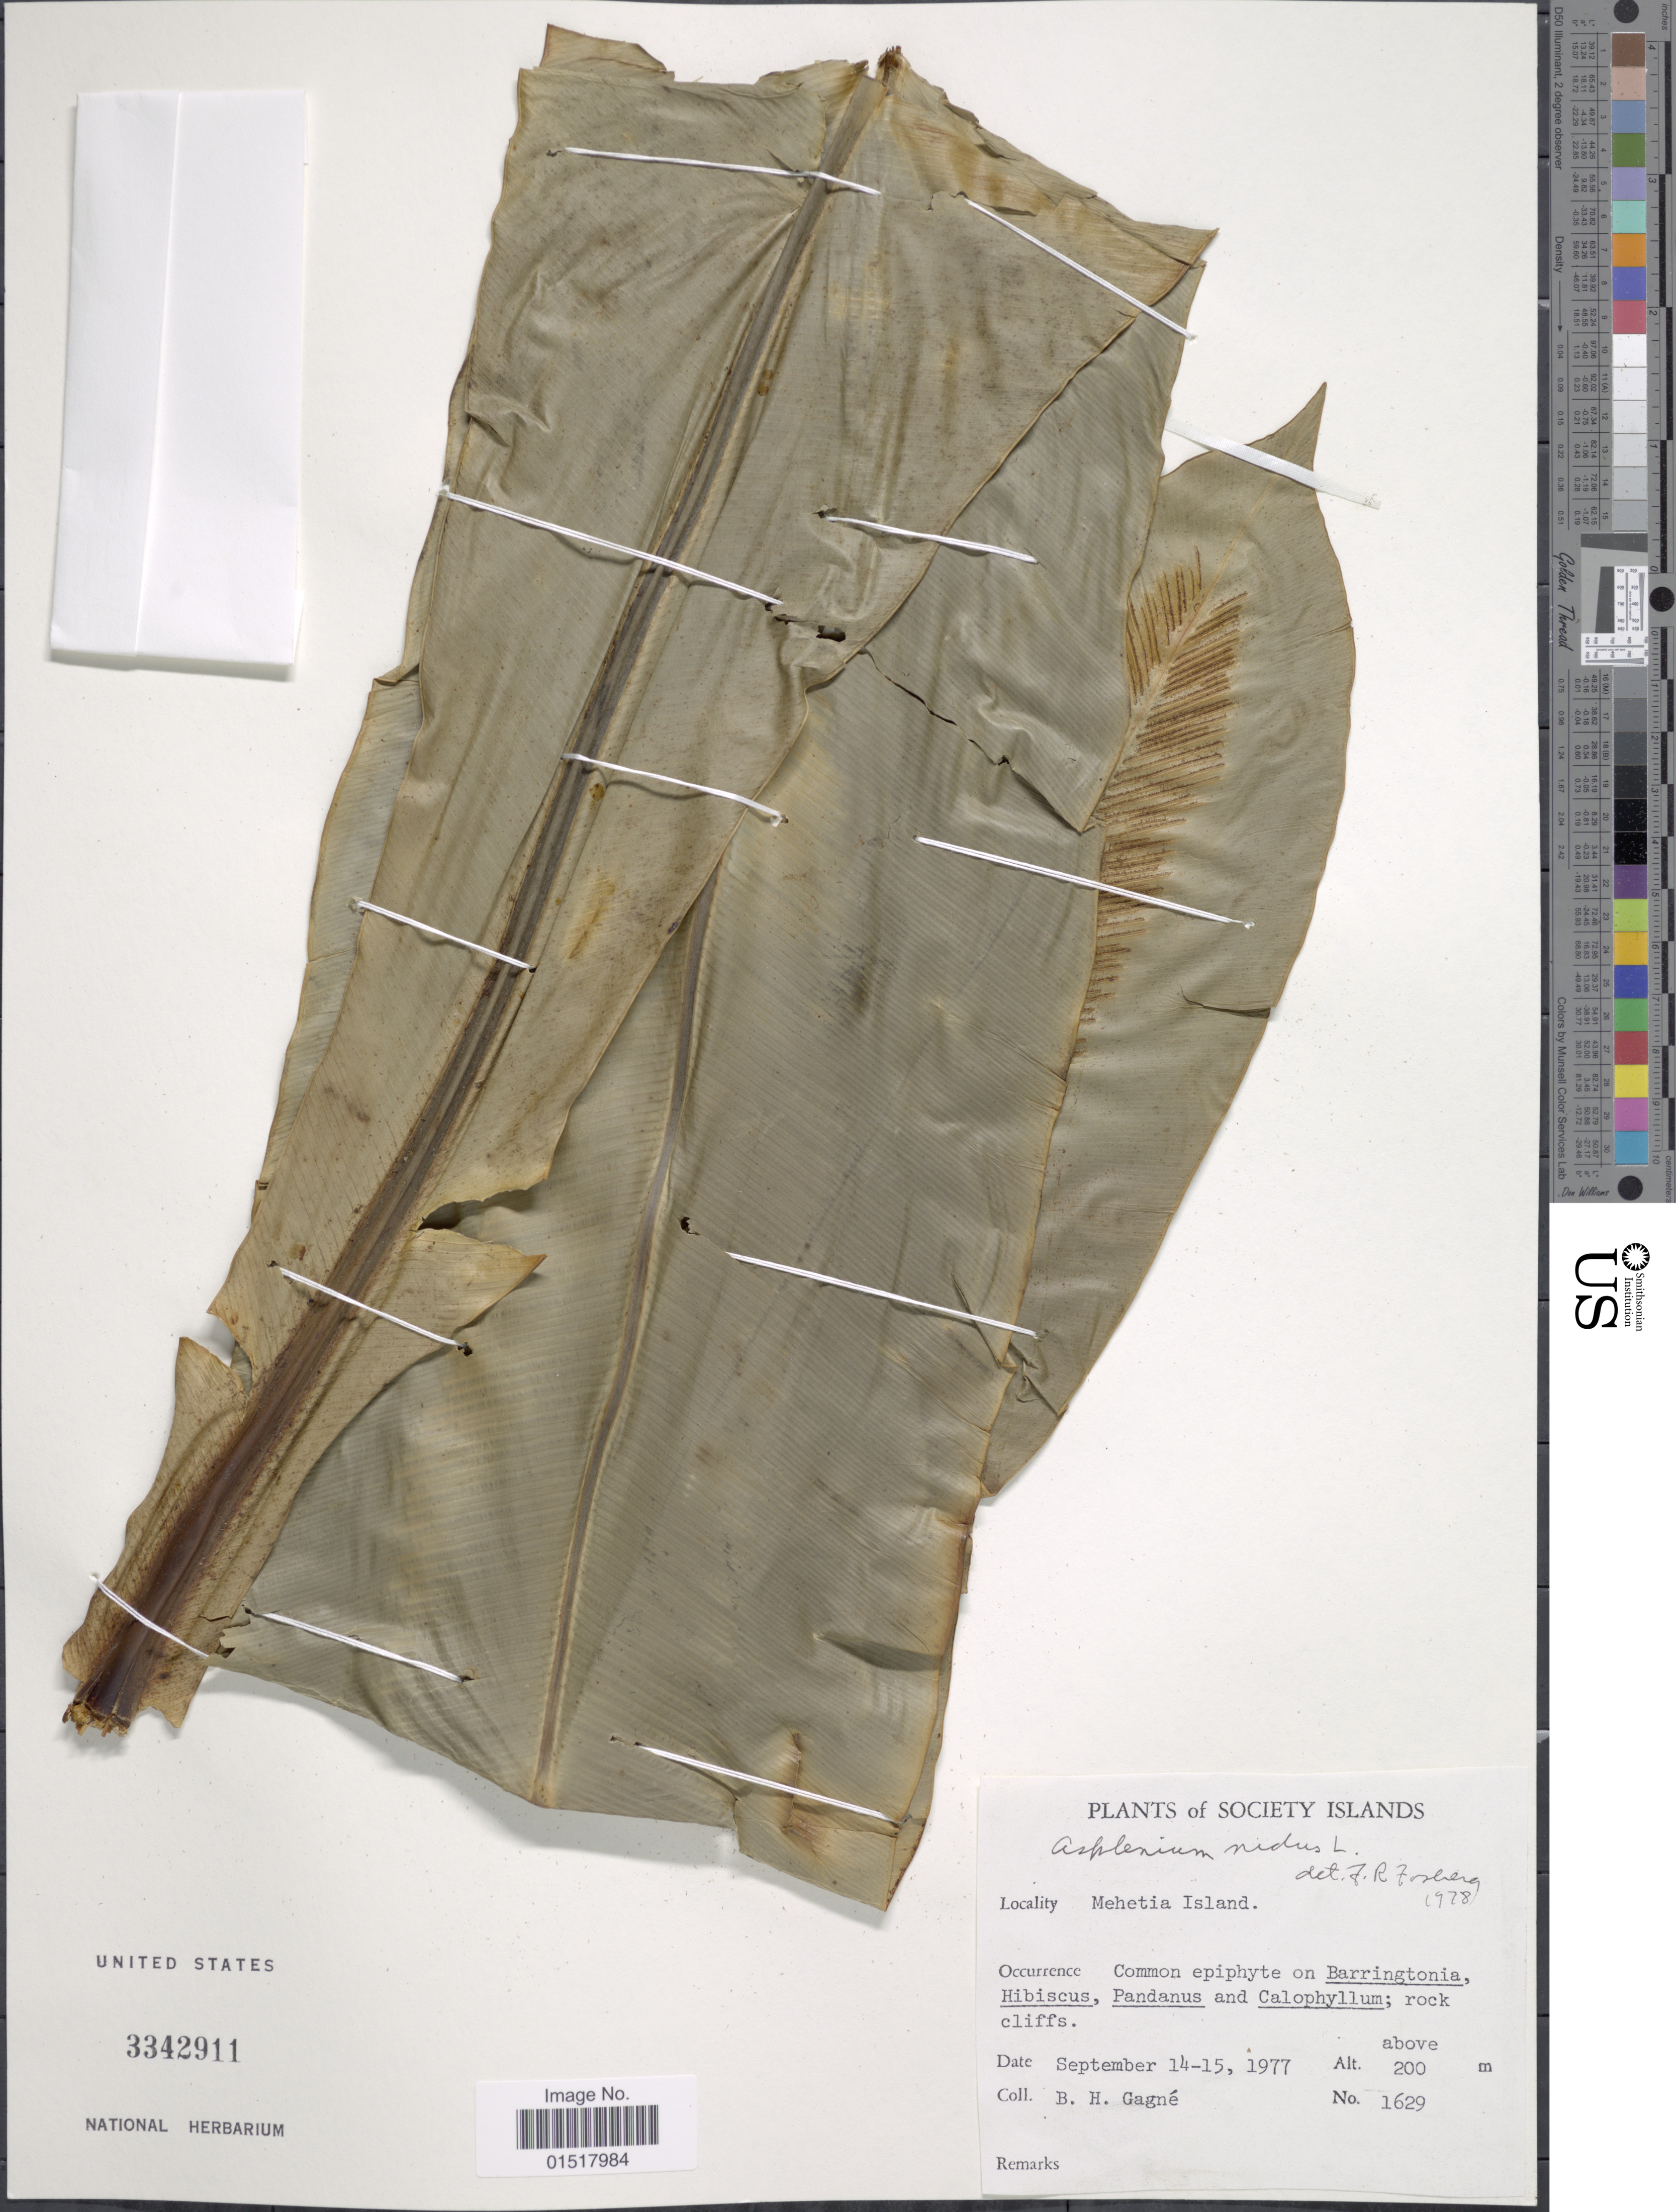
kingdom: Plantae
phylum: Tracheophyta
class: Polypodiopsida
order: Polypodiales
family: Aspleniaceae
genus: Asplenium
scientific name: Asplenium nidus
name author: L.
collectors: B. H. Gagné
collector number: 1629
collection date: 1977-09-14/1977-09-15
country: French Polynesia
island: Mehetia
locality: Society Islands. Mehetia Island.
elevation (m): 200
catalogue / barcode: US 3342911